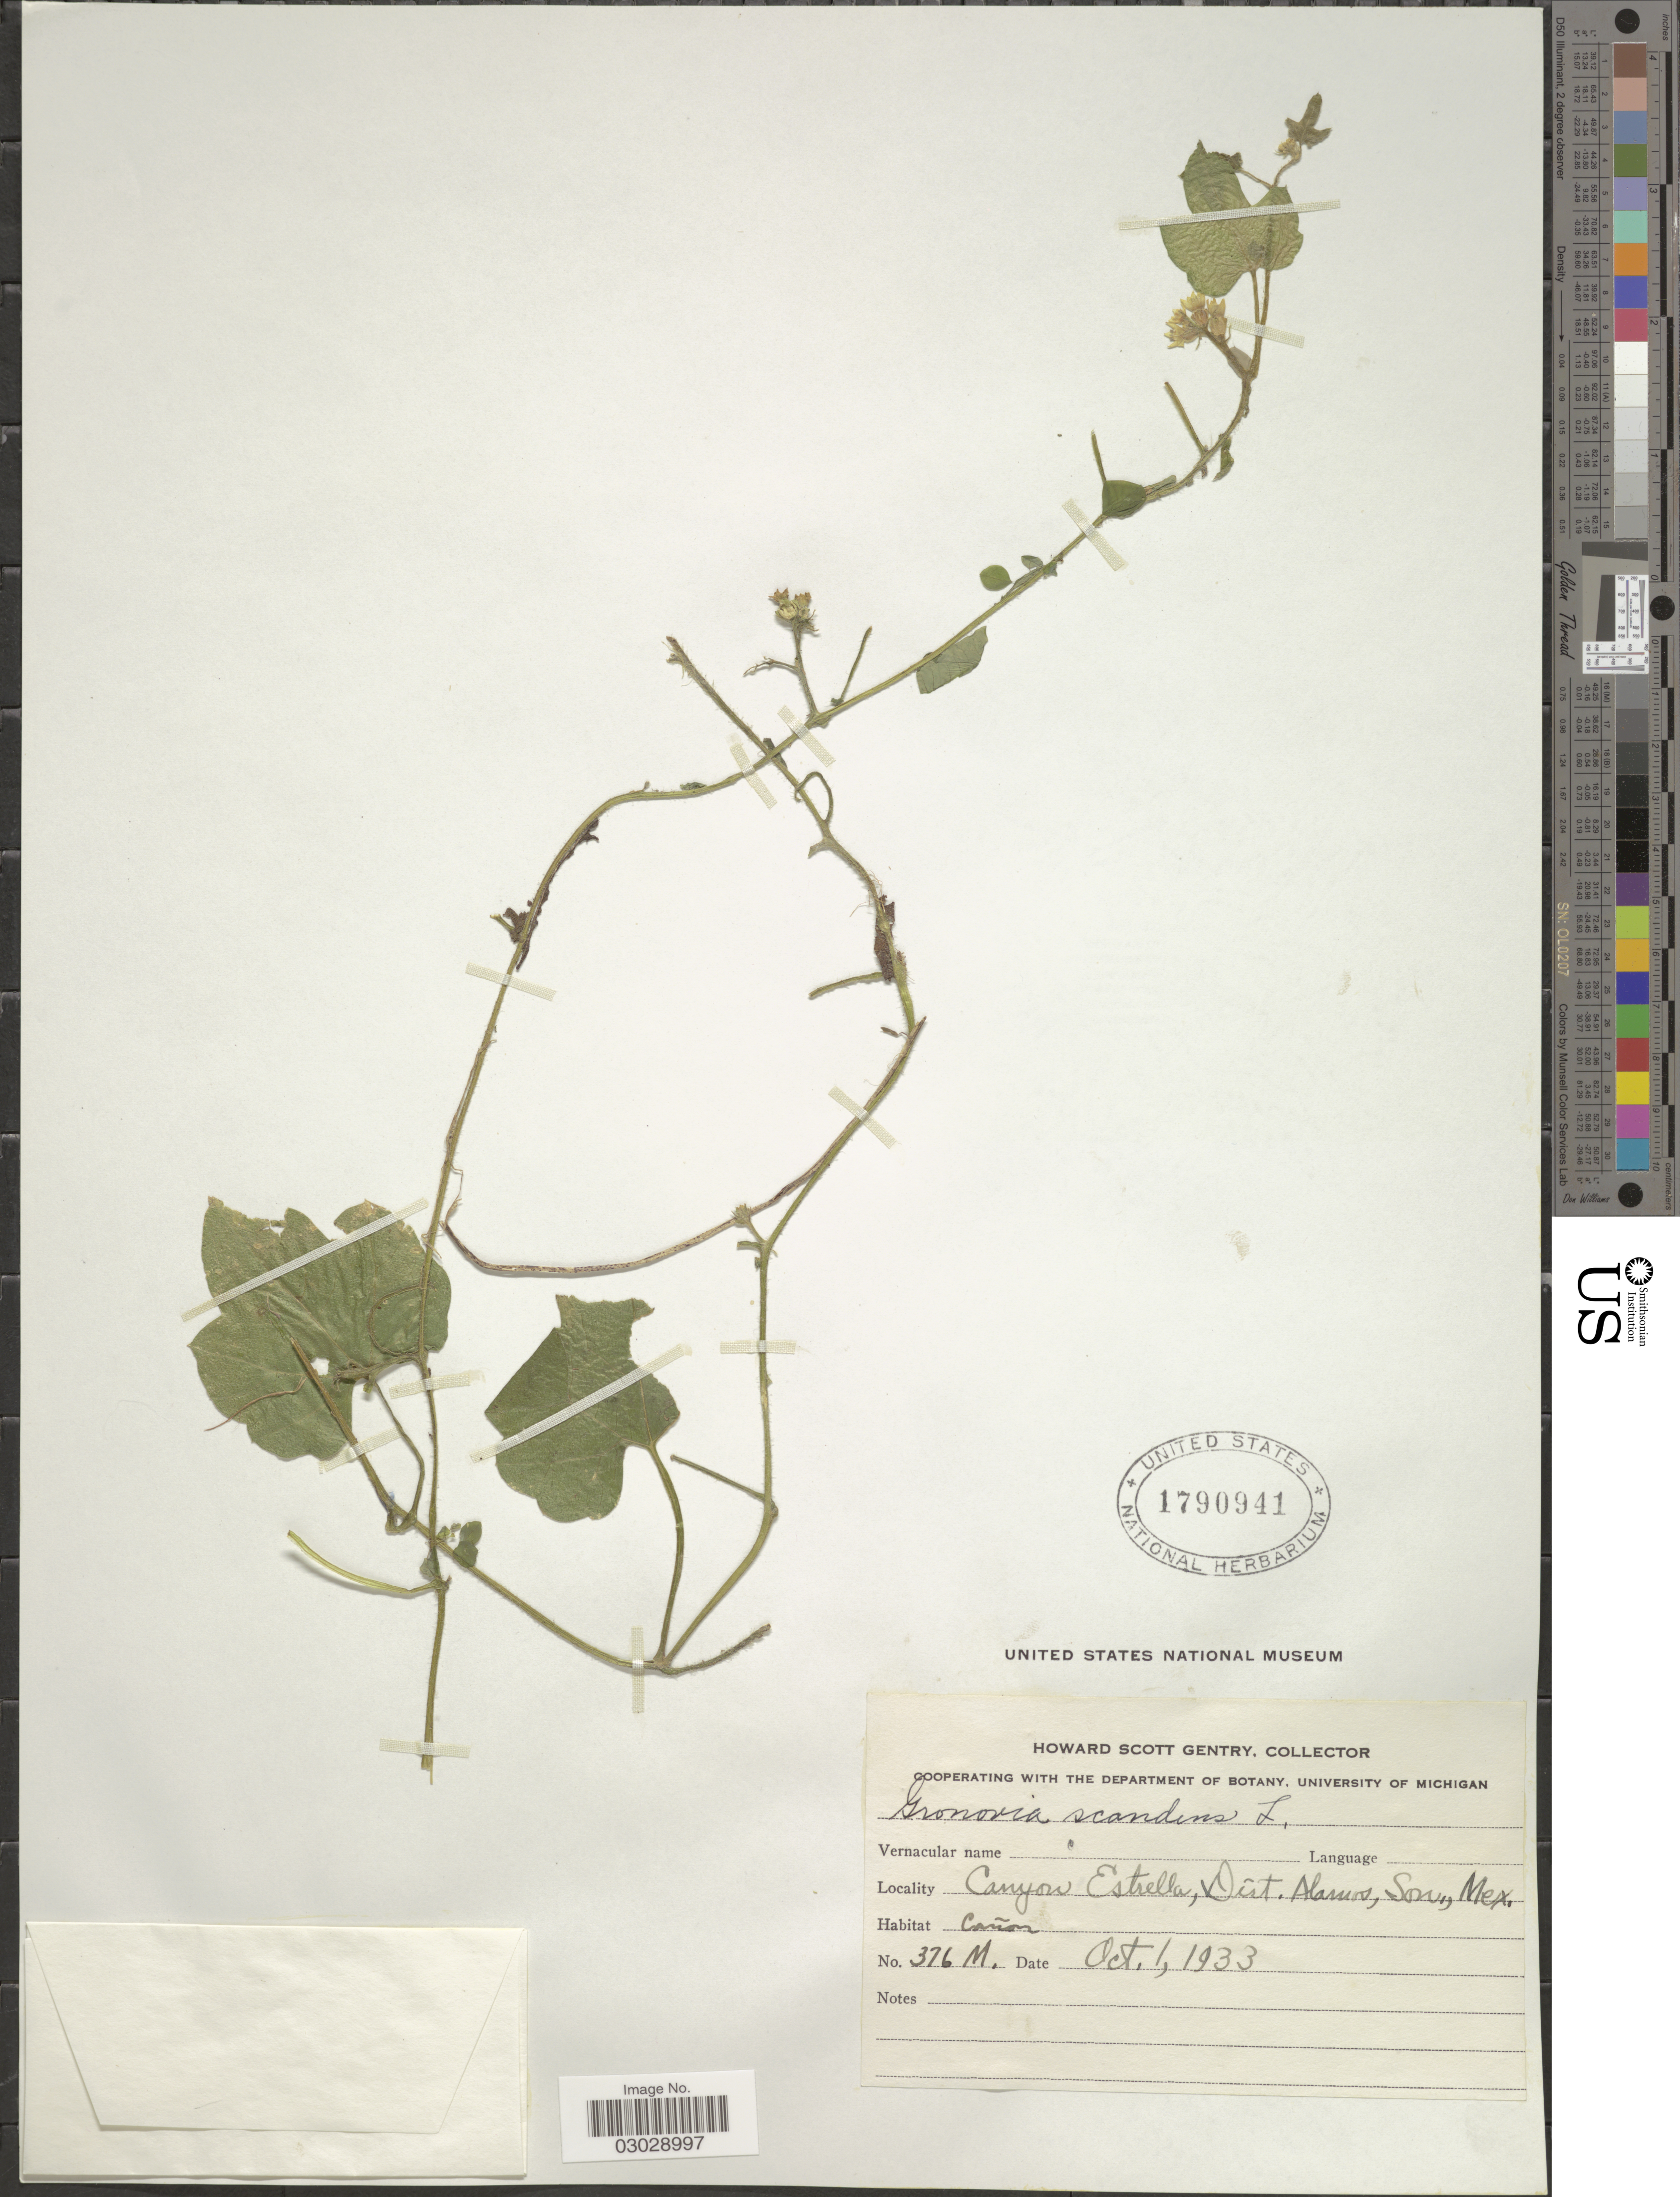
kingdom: Plantae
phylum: Tracheophyta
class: Magnoliopsida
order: Cornales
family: Loasaceae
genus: Gronovia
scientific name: Gronovia scandens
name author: L.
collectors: H. S. Gentry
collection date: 1933-10-01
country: Mexico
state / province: Sonora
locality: Canyon Estrella, Dist. Alamos, Son., Mex.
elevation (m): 376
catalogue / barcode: US 1790941